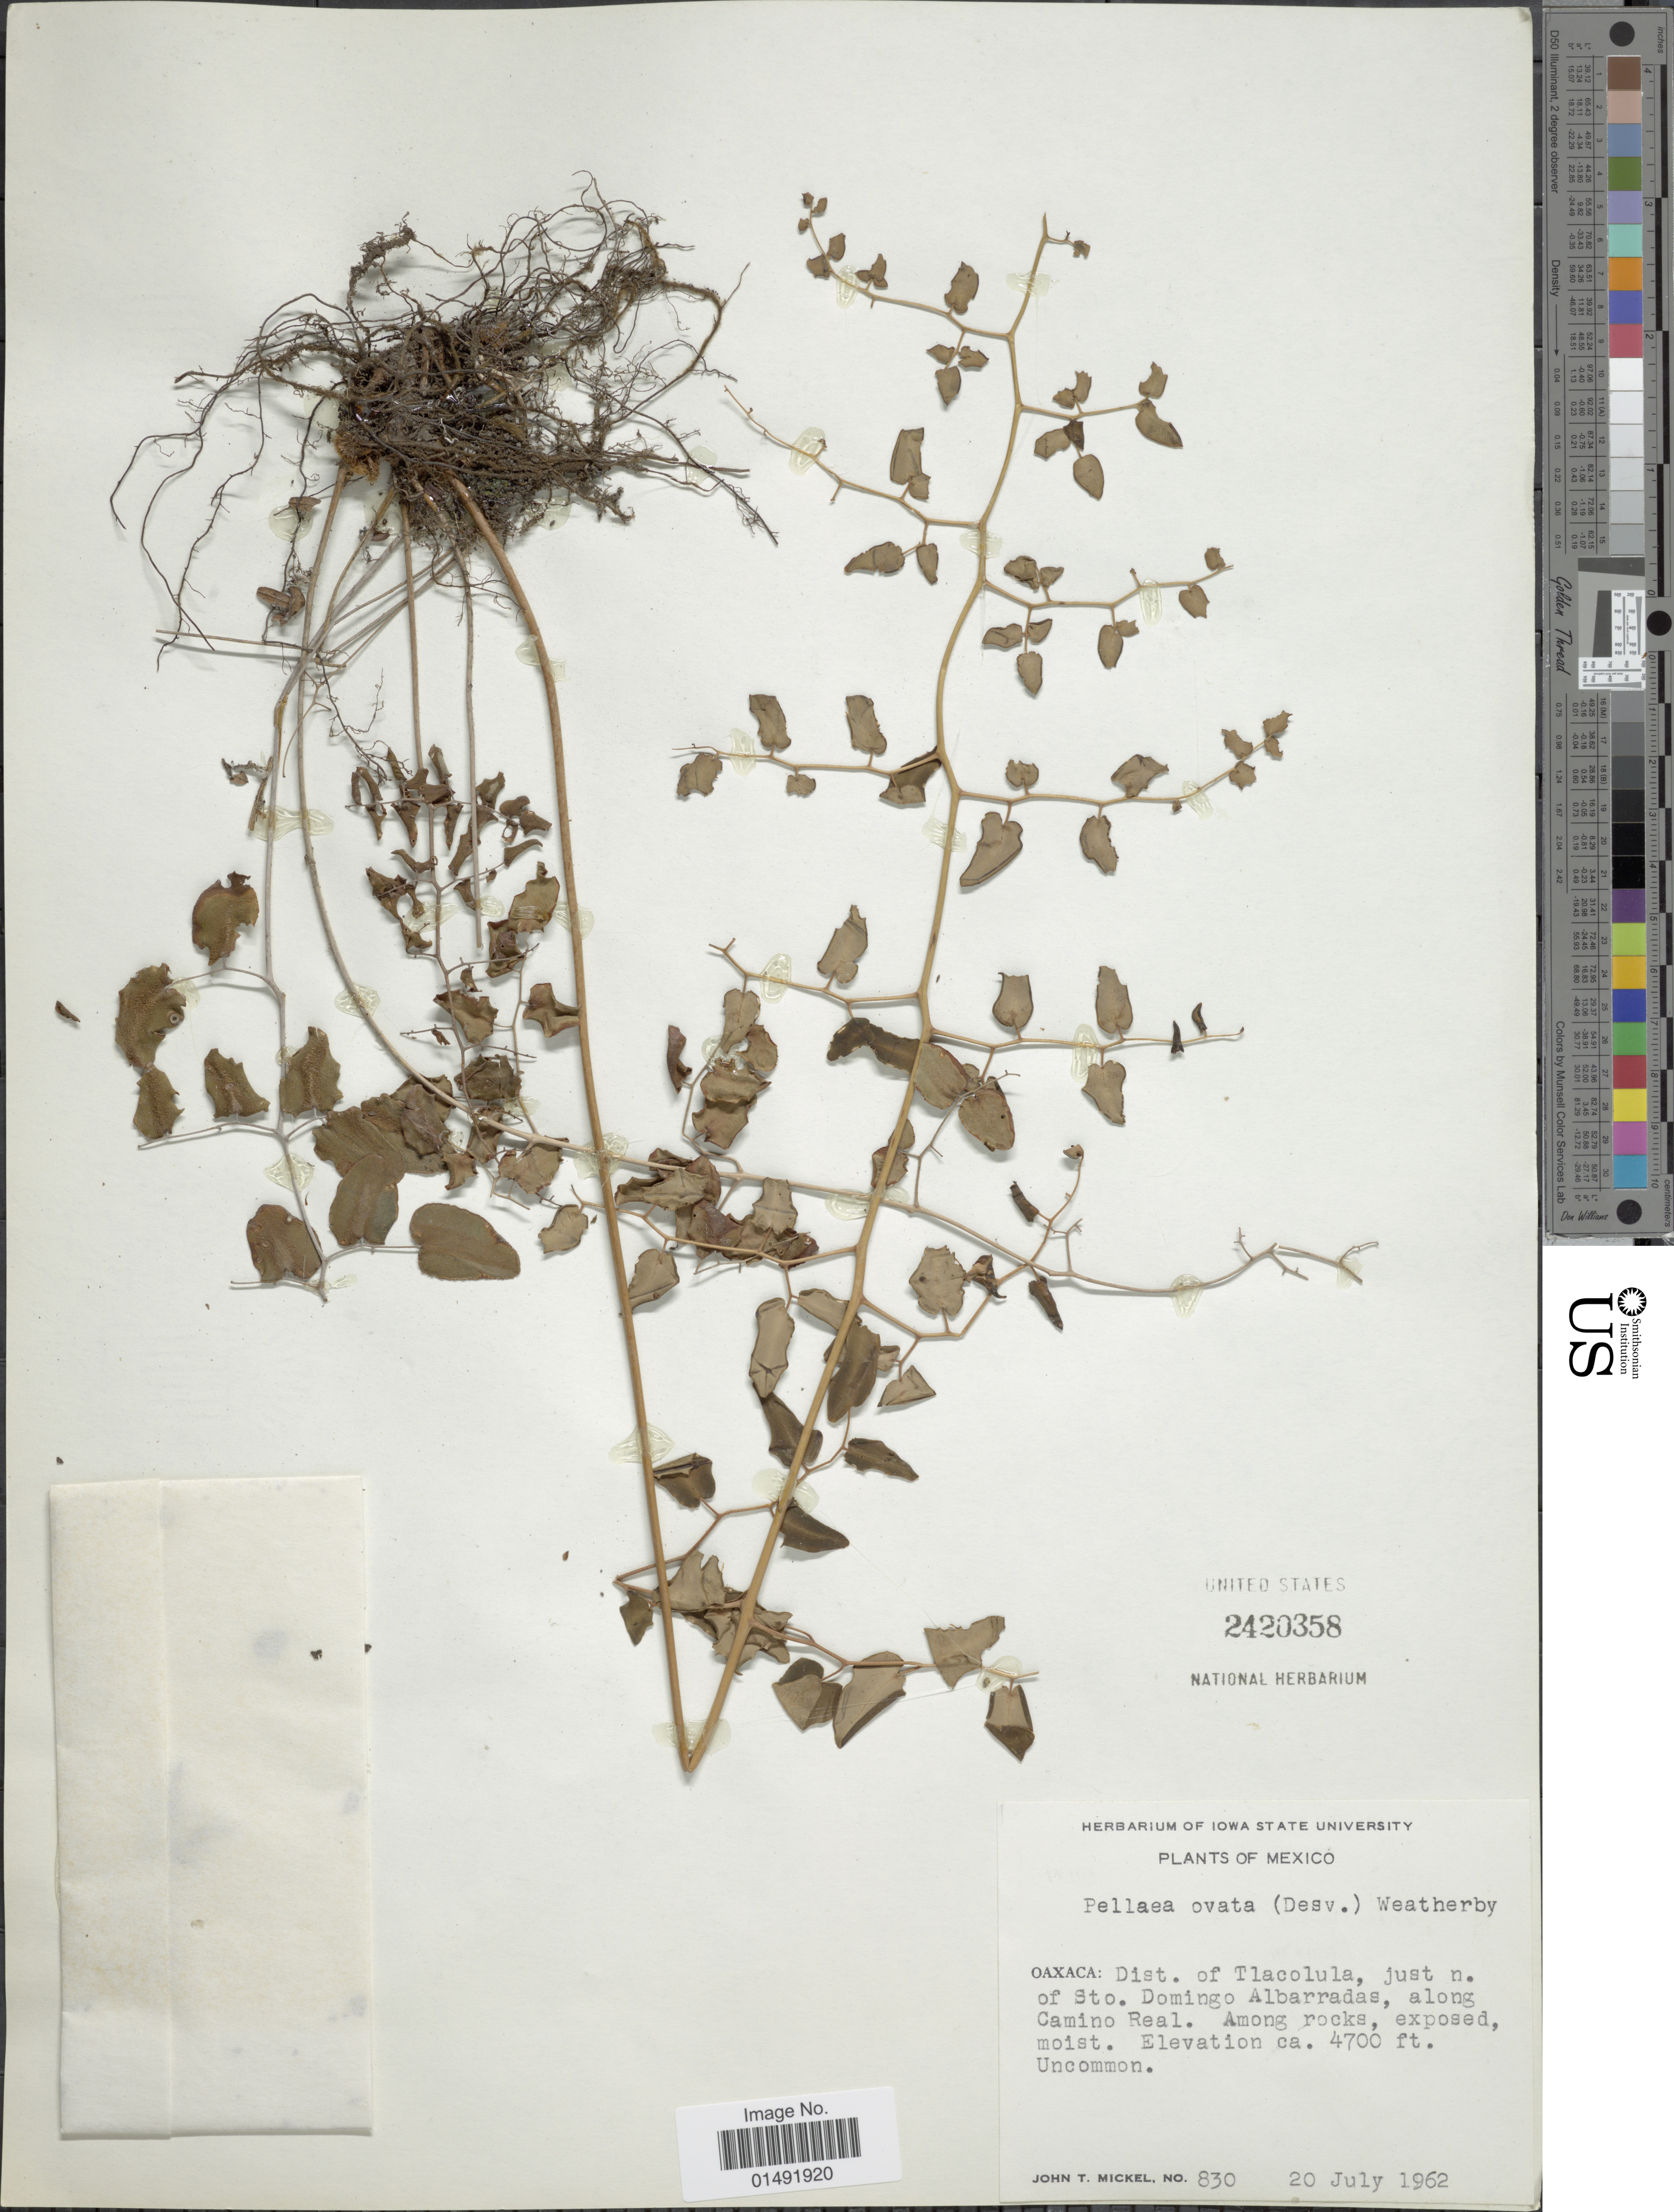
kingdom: Plantae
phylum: Tracheophyta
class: Polypodiopsida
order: Polypodiales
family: Pteridaceae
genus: Pellaea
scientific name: Pellaea ovata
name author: (Desv.) Weath.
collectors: J. T. Mickel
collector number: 830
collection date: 1962-07-20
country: Mexico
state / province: Oaxaca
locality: Dist. of Tlacolula, just n of Sto Domingo Albarradas, along Camino Real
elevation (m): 1433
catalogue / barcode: US 2420358